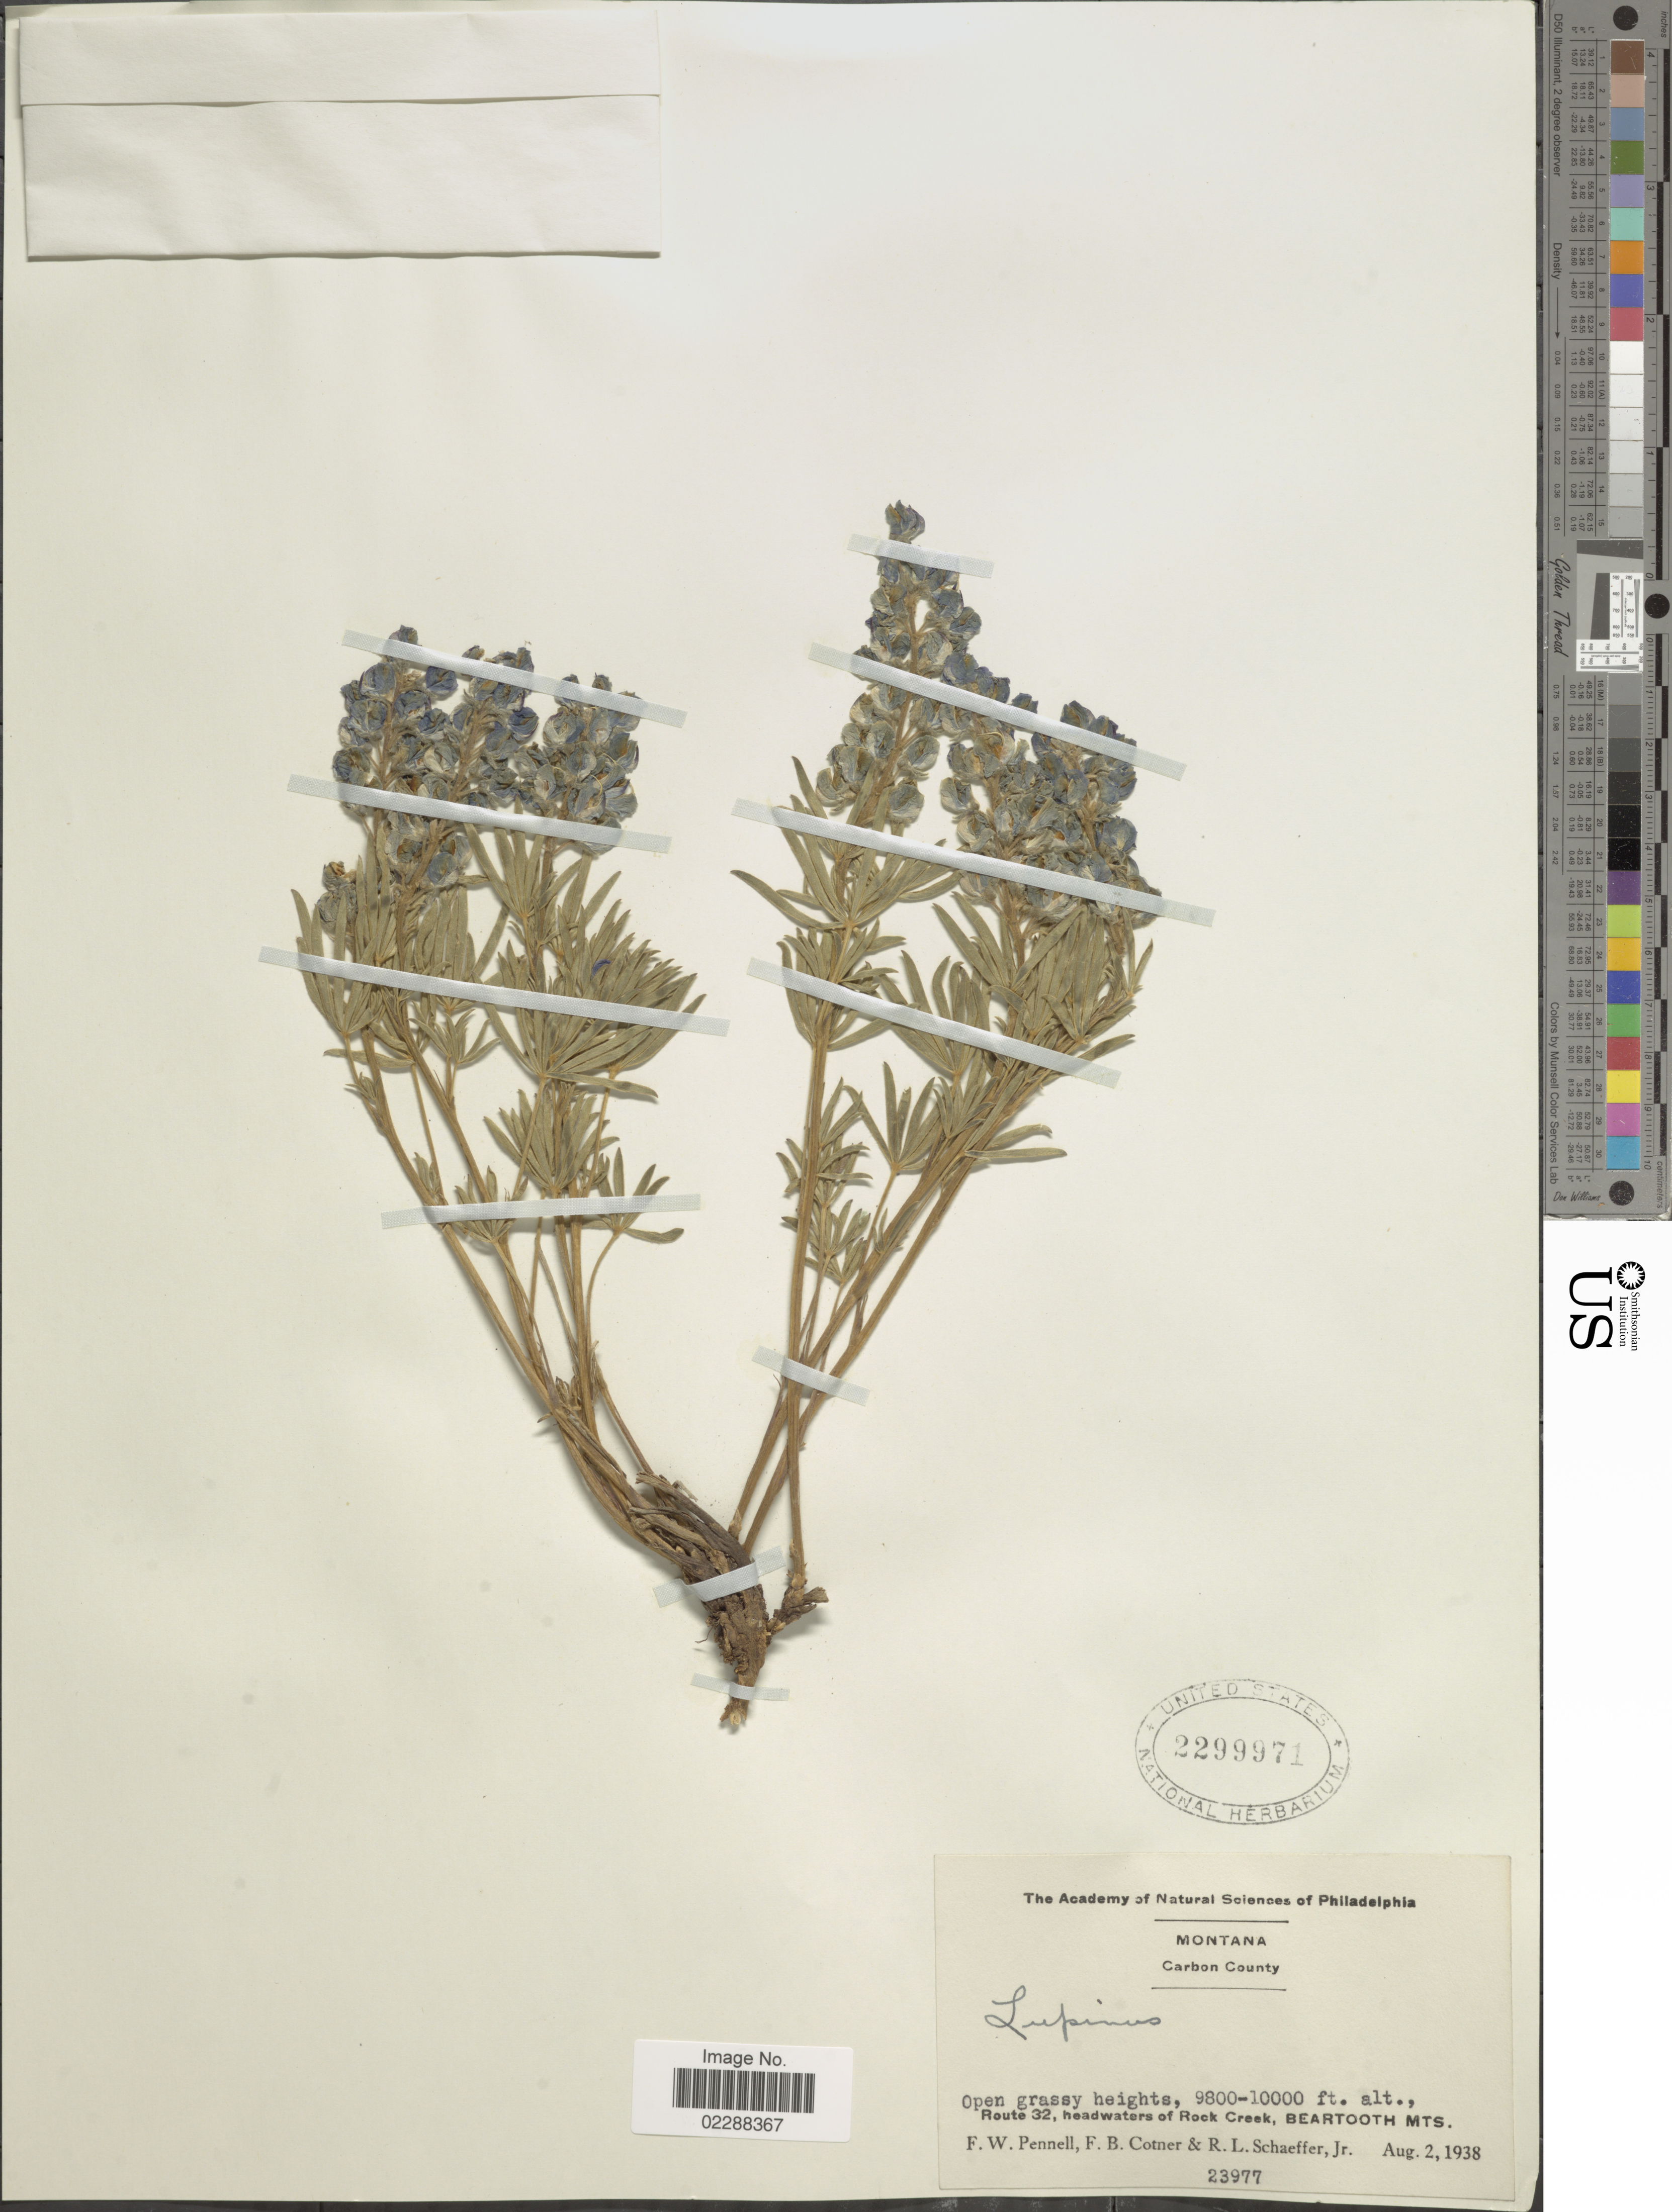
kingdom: Plantae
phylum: Tracheophyta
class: Magnoliopsida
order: Fabales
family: Fabaceae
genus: Lupinus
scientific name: Lupinus sp.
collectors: F. W. Pennell, F. Cotner & R. L. Schaeffer Jr.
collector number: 23977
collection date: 1938-08-02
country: United States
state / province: Montana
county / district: Carbon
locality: Route 3, headwater of Rock Creek, Beartooth Mts.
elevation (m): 2987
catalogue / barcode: US 2299971